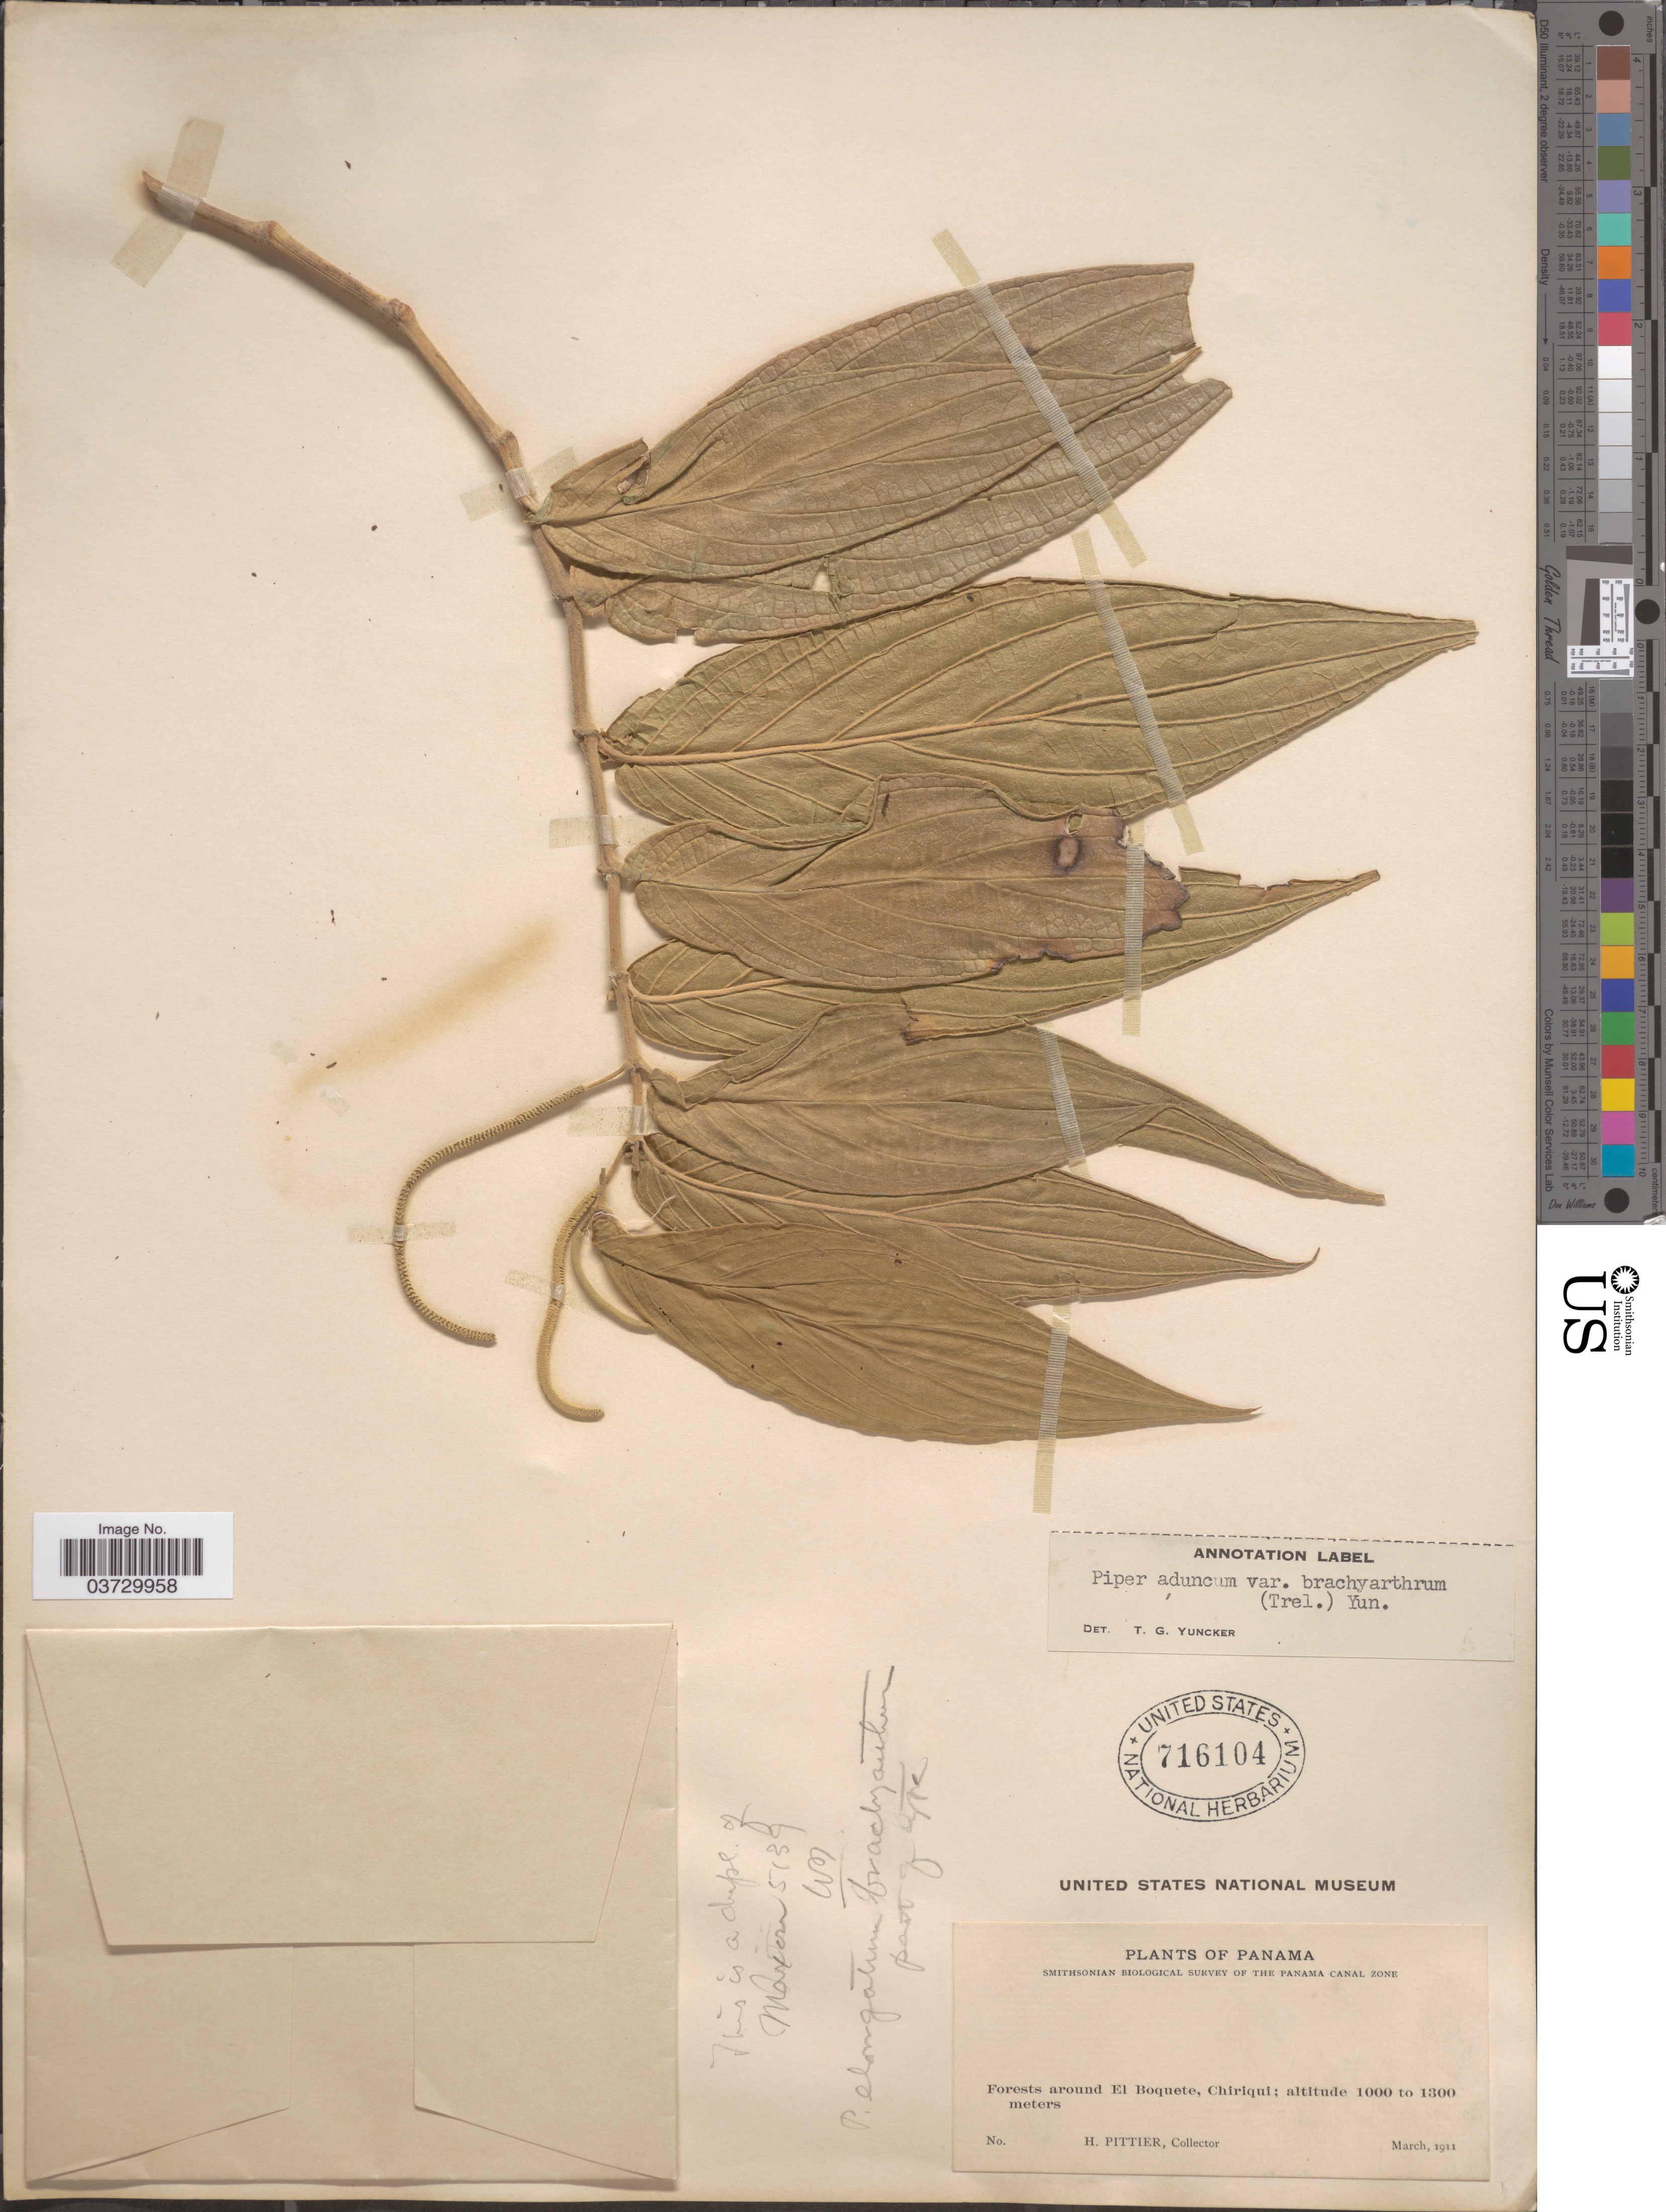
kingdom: Plantae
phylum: Tracheophyta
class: Magnoliopsida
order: Piperales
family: Piperaceae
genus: Piper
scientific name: Piper aduncum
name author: L.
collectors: H. F. Pittier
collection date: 1911-03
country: Panama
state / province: Chiriqui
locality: The Panama Canal Zone. Forests around El Boquete.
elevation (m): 1000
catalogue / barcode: US 716104